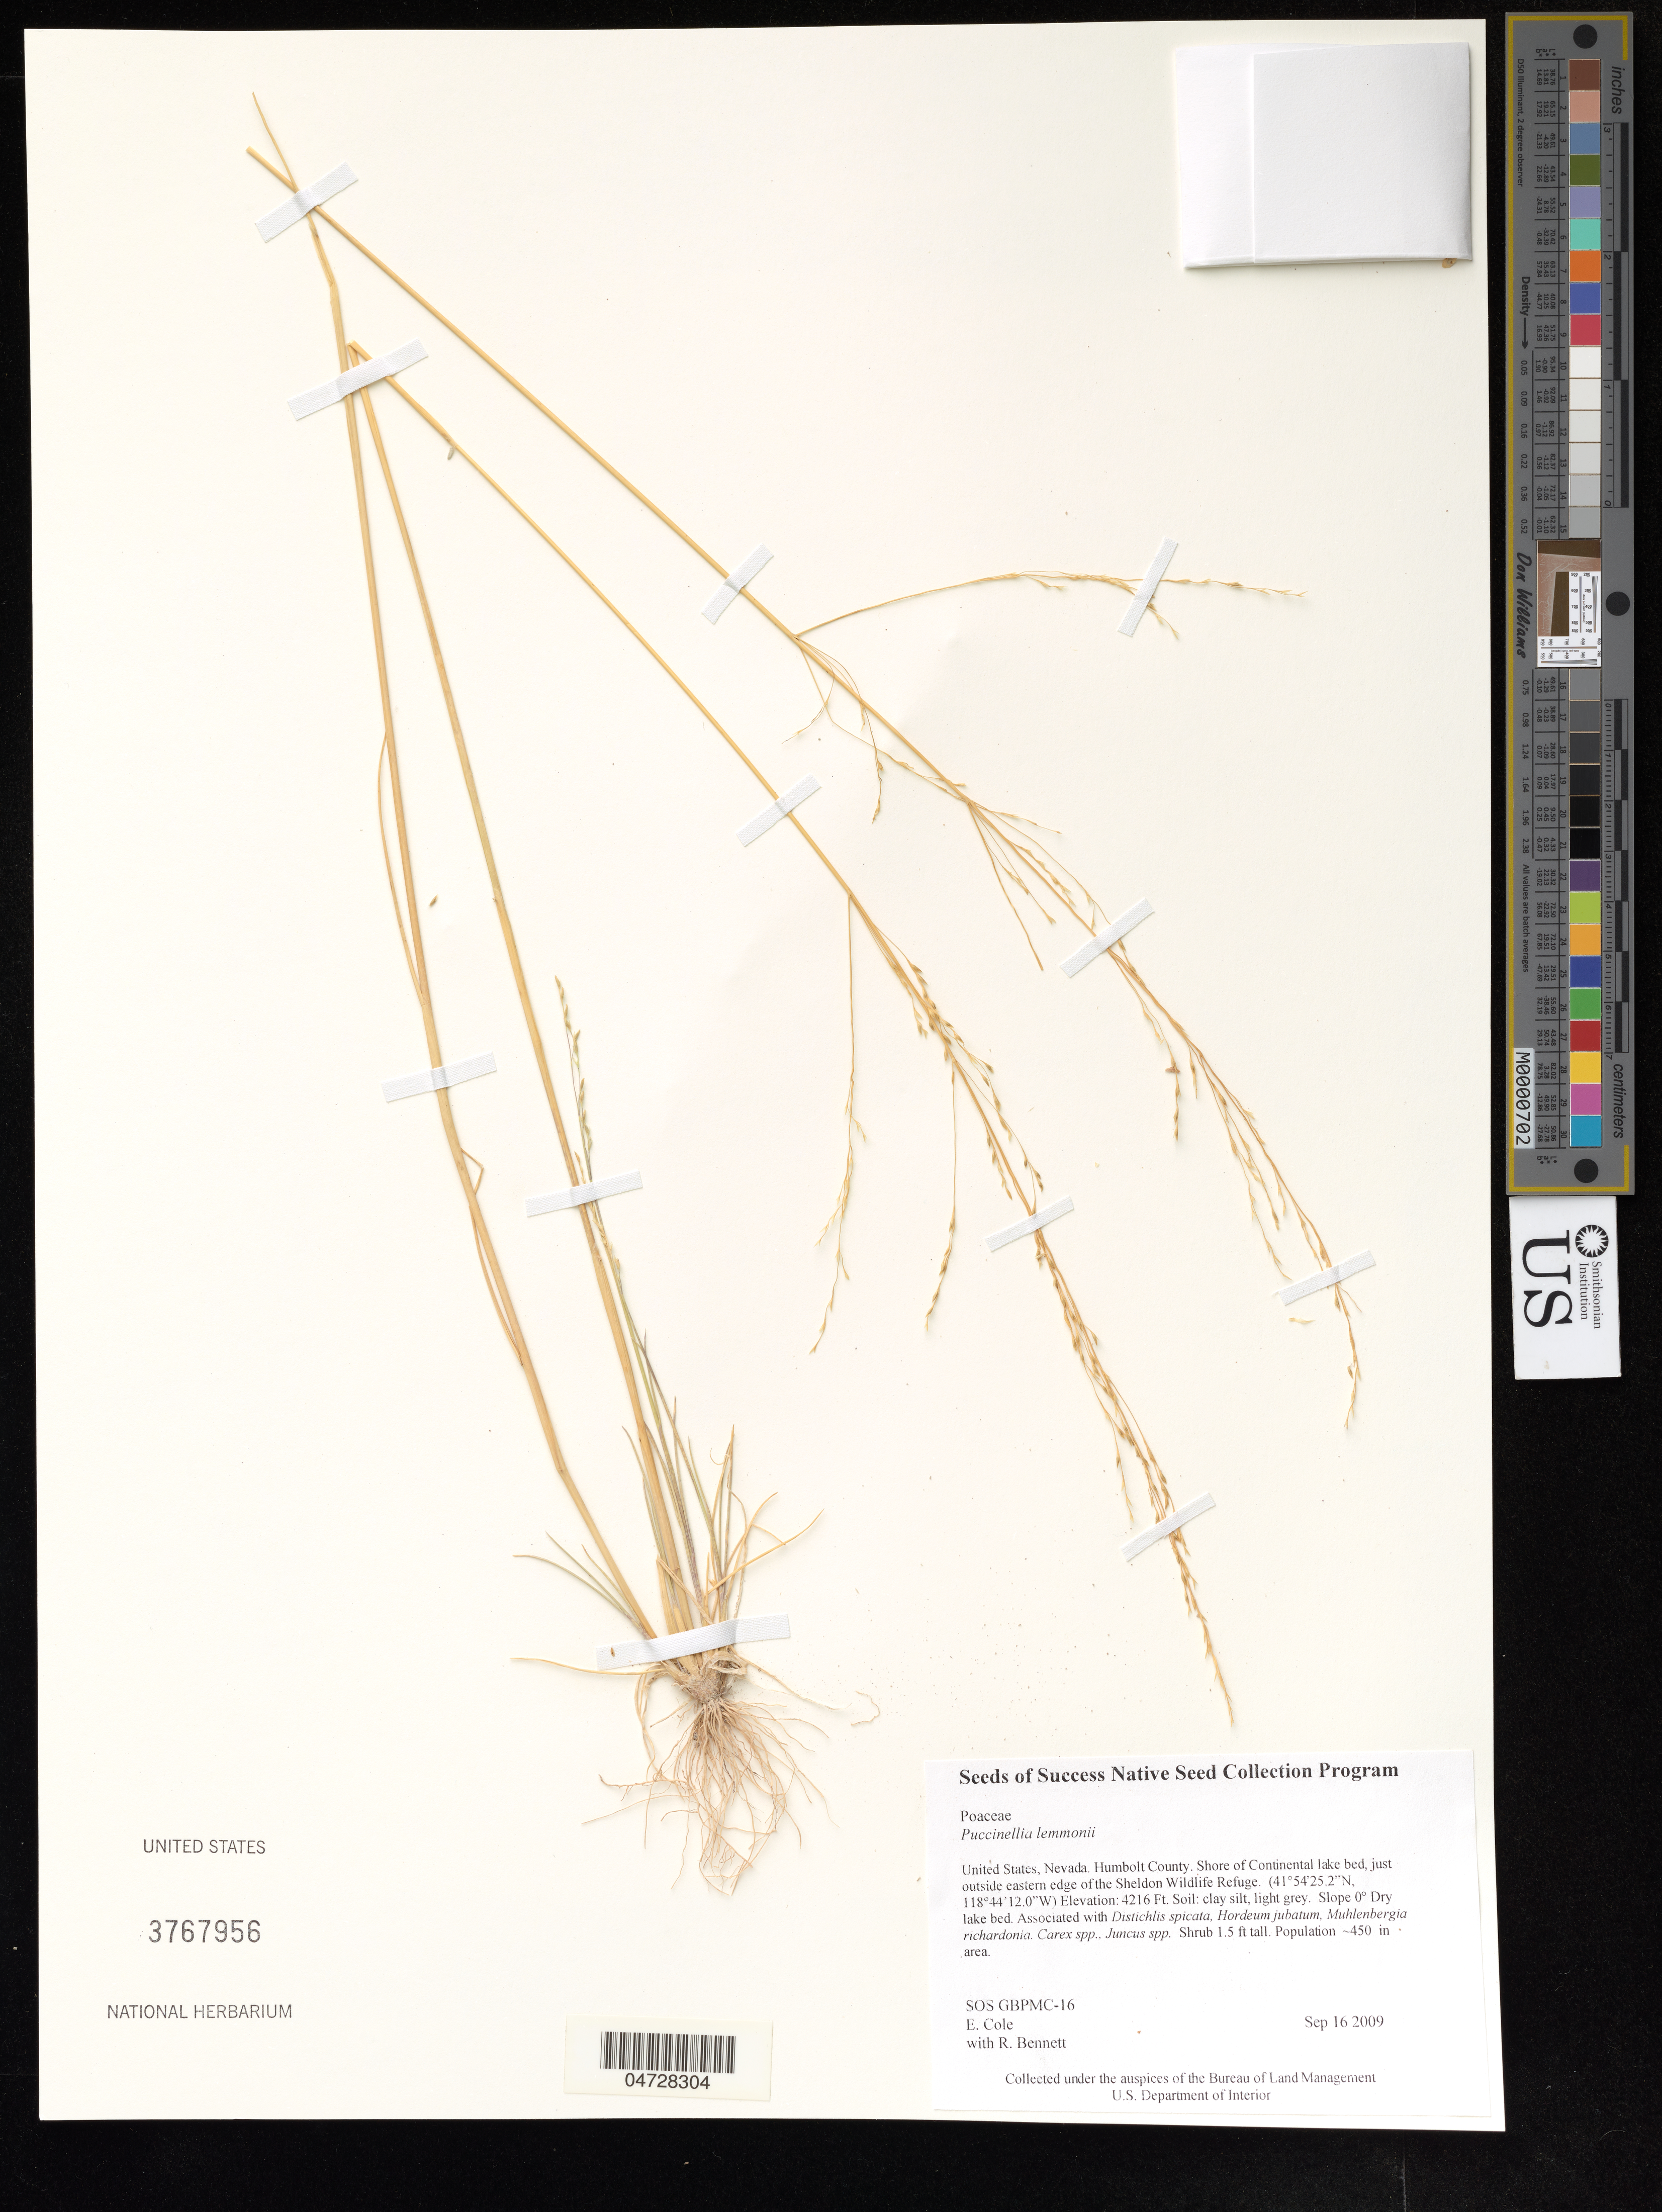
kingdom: Plantae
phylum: Tracheophyta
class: Liliopsida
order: Poales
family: Poaceae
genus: Puccinellia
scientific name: Puccinellia lemmonii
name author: (Vasey) Scribn.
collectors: E. Cole & R. Bennett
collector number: GBPMC-16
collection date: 2009-09-16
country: United States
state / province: Nevada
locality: Humbolt County: Shore of Continental lake bed, just outside eastern edge of the Sheldon Wildlife Refuge.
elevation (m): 1285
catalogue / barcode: US 3767956